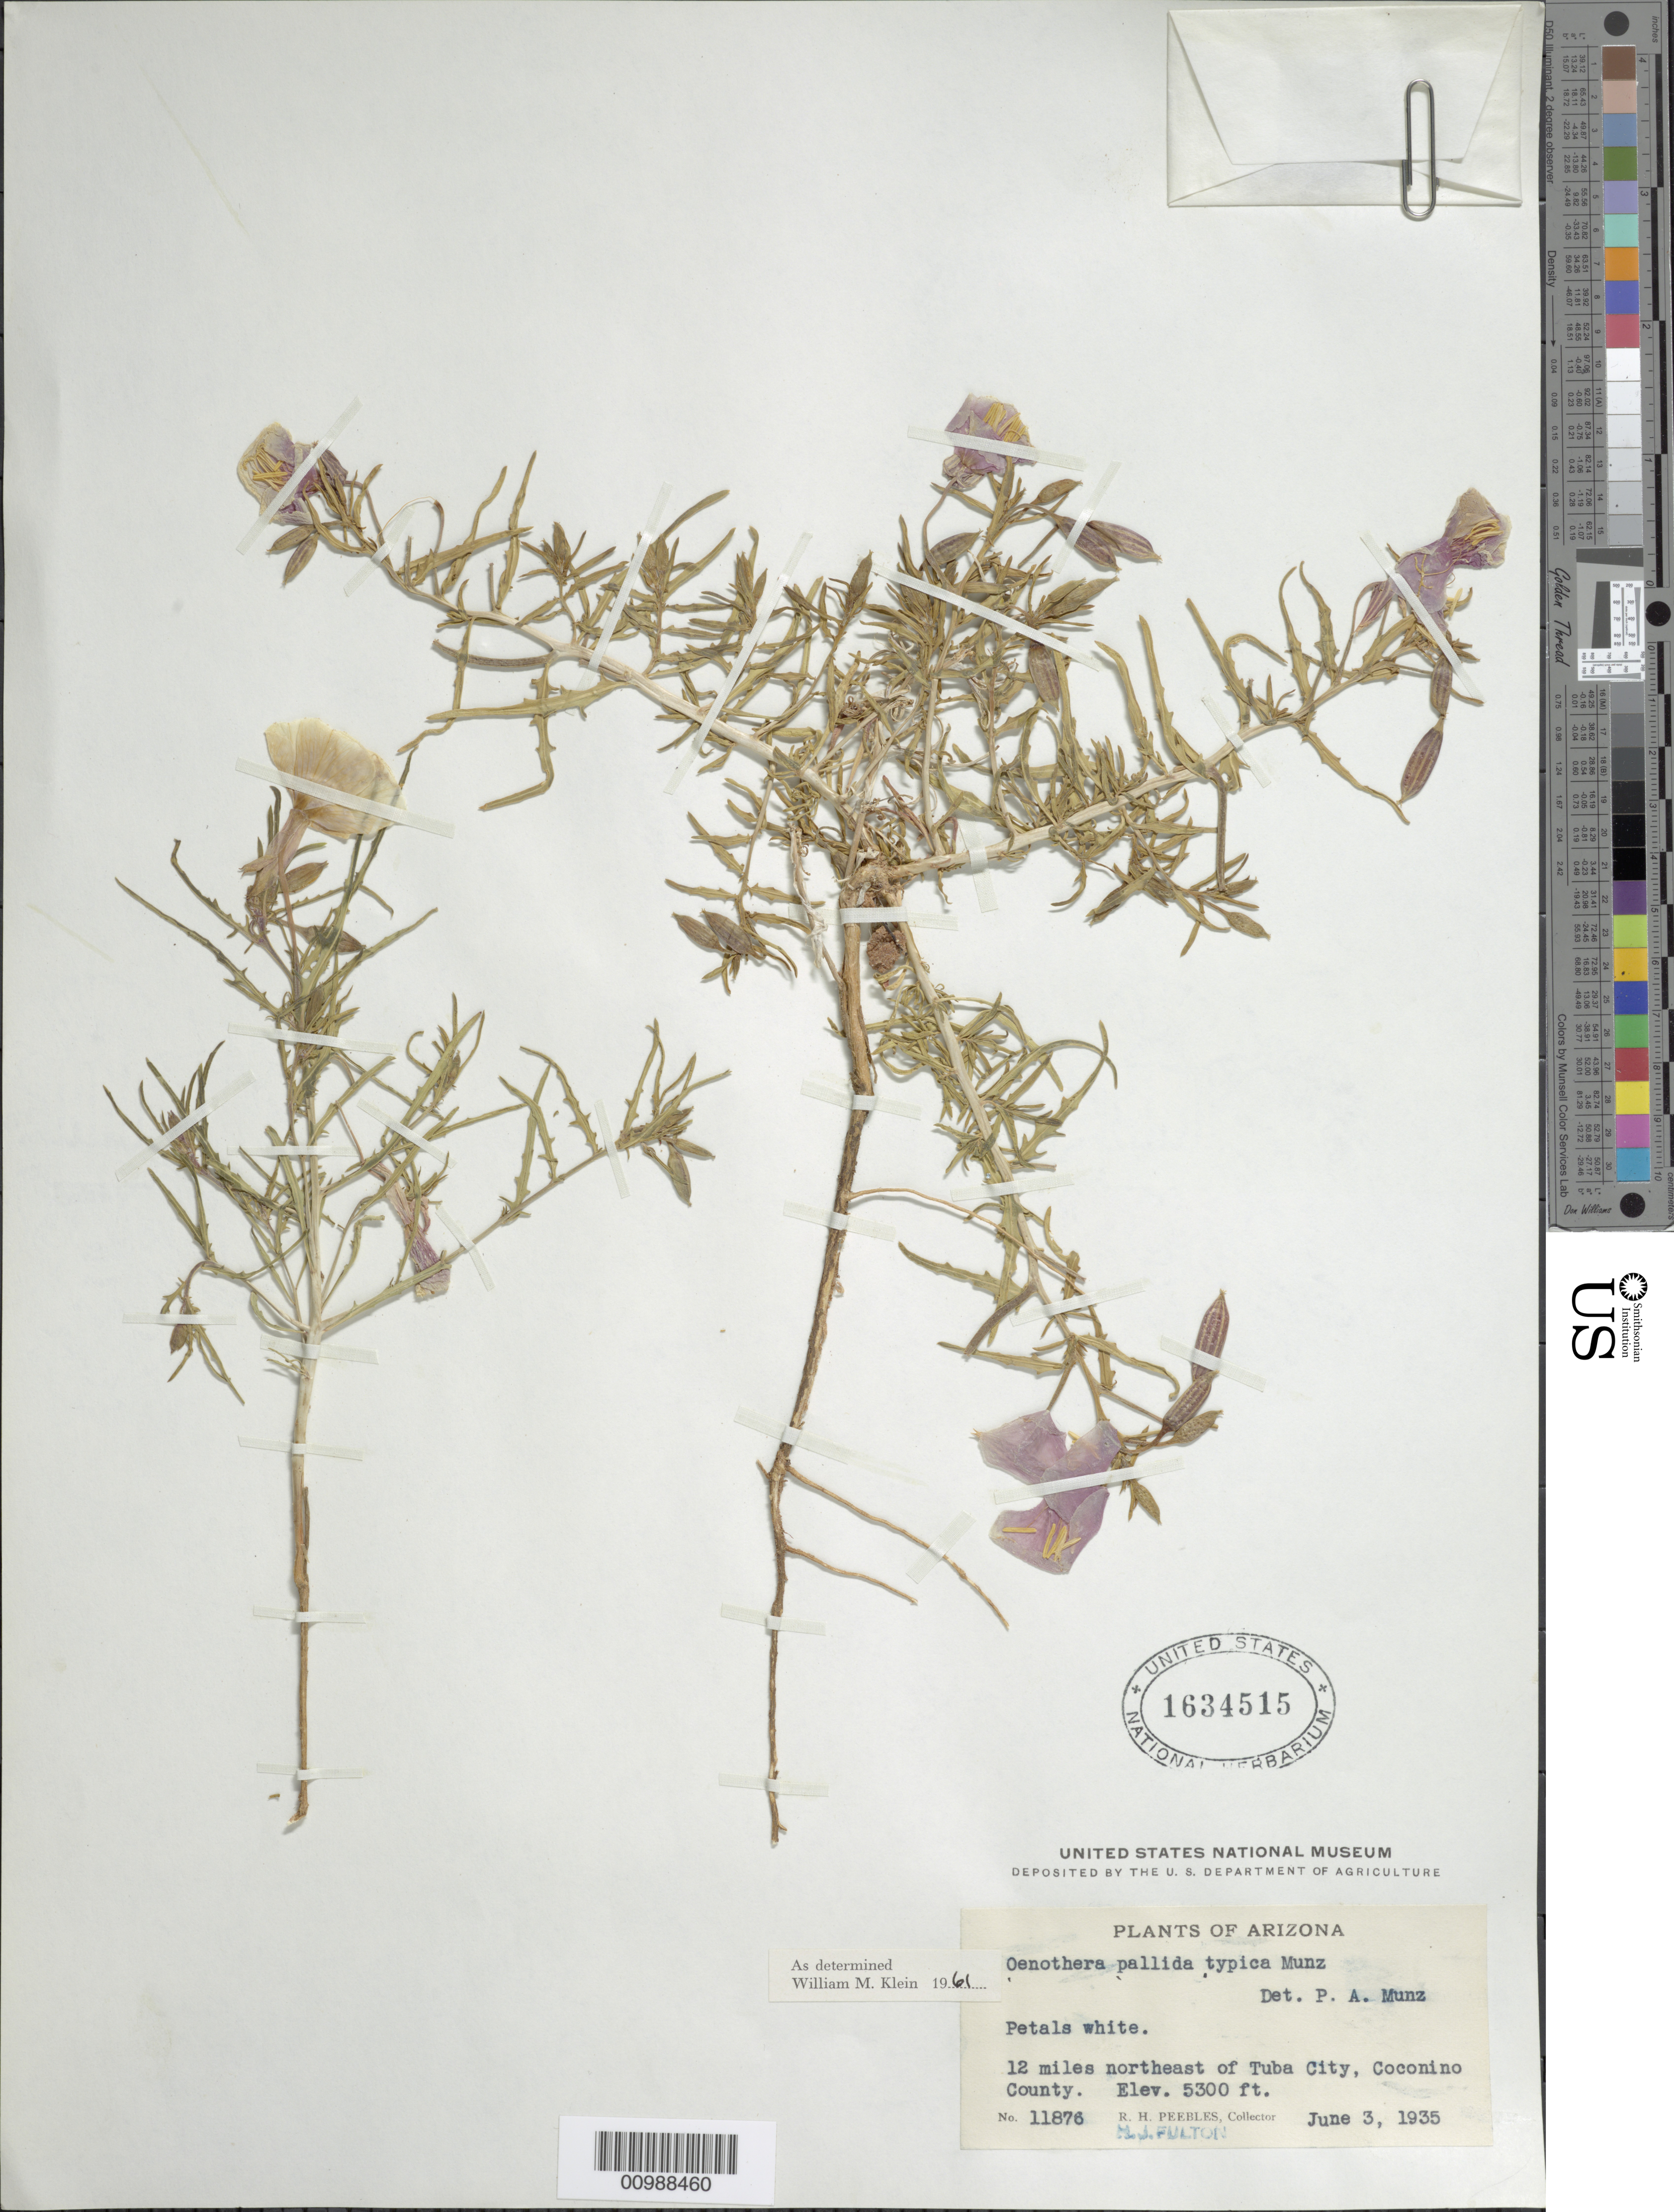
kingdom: Plantae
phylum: Tracheophyta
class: Magnoliopsida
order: Myrtales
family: Onagraceae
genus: Oenothera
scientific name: Oenothera pallida subsp. pallida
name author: Lindl.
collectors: R. H. Peebles & H. Fulton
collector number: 11876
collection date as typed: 03 Jun 1935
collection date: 1935-06-03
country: United States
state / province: Arizona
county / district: Coconino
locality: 12 miles NE of Tuba City.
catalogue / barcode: US 1634515